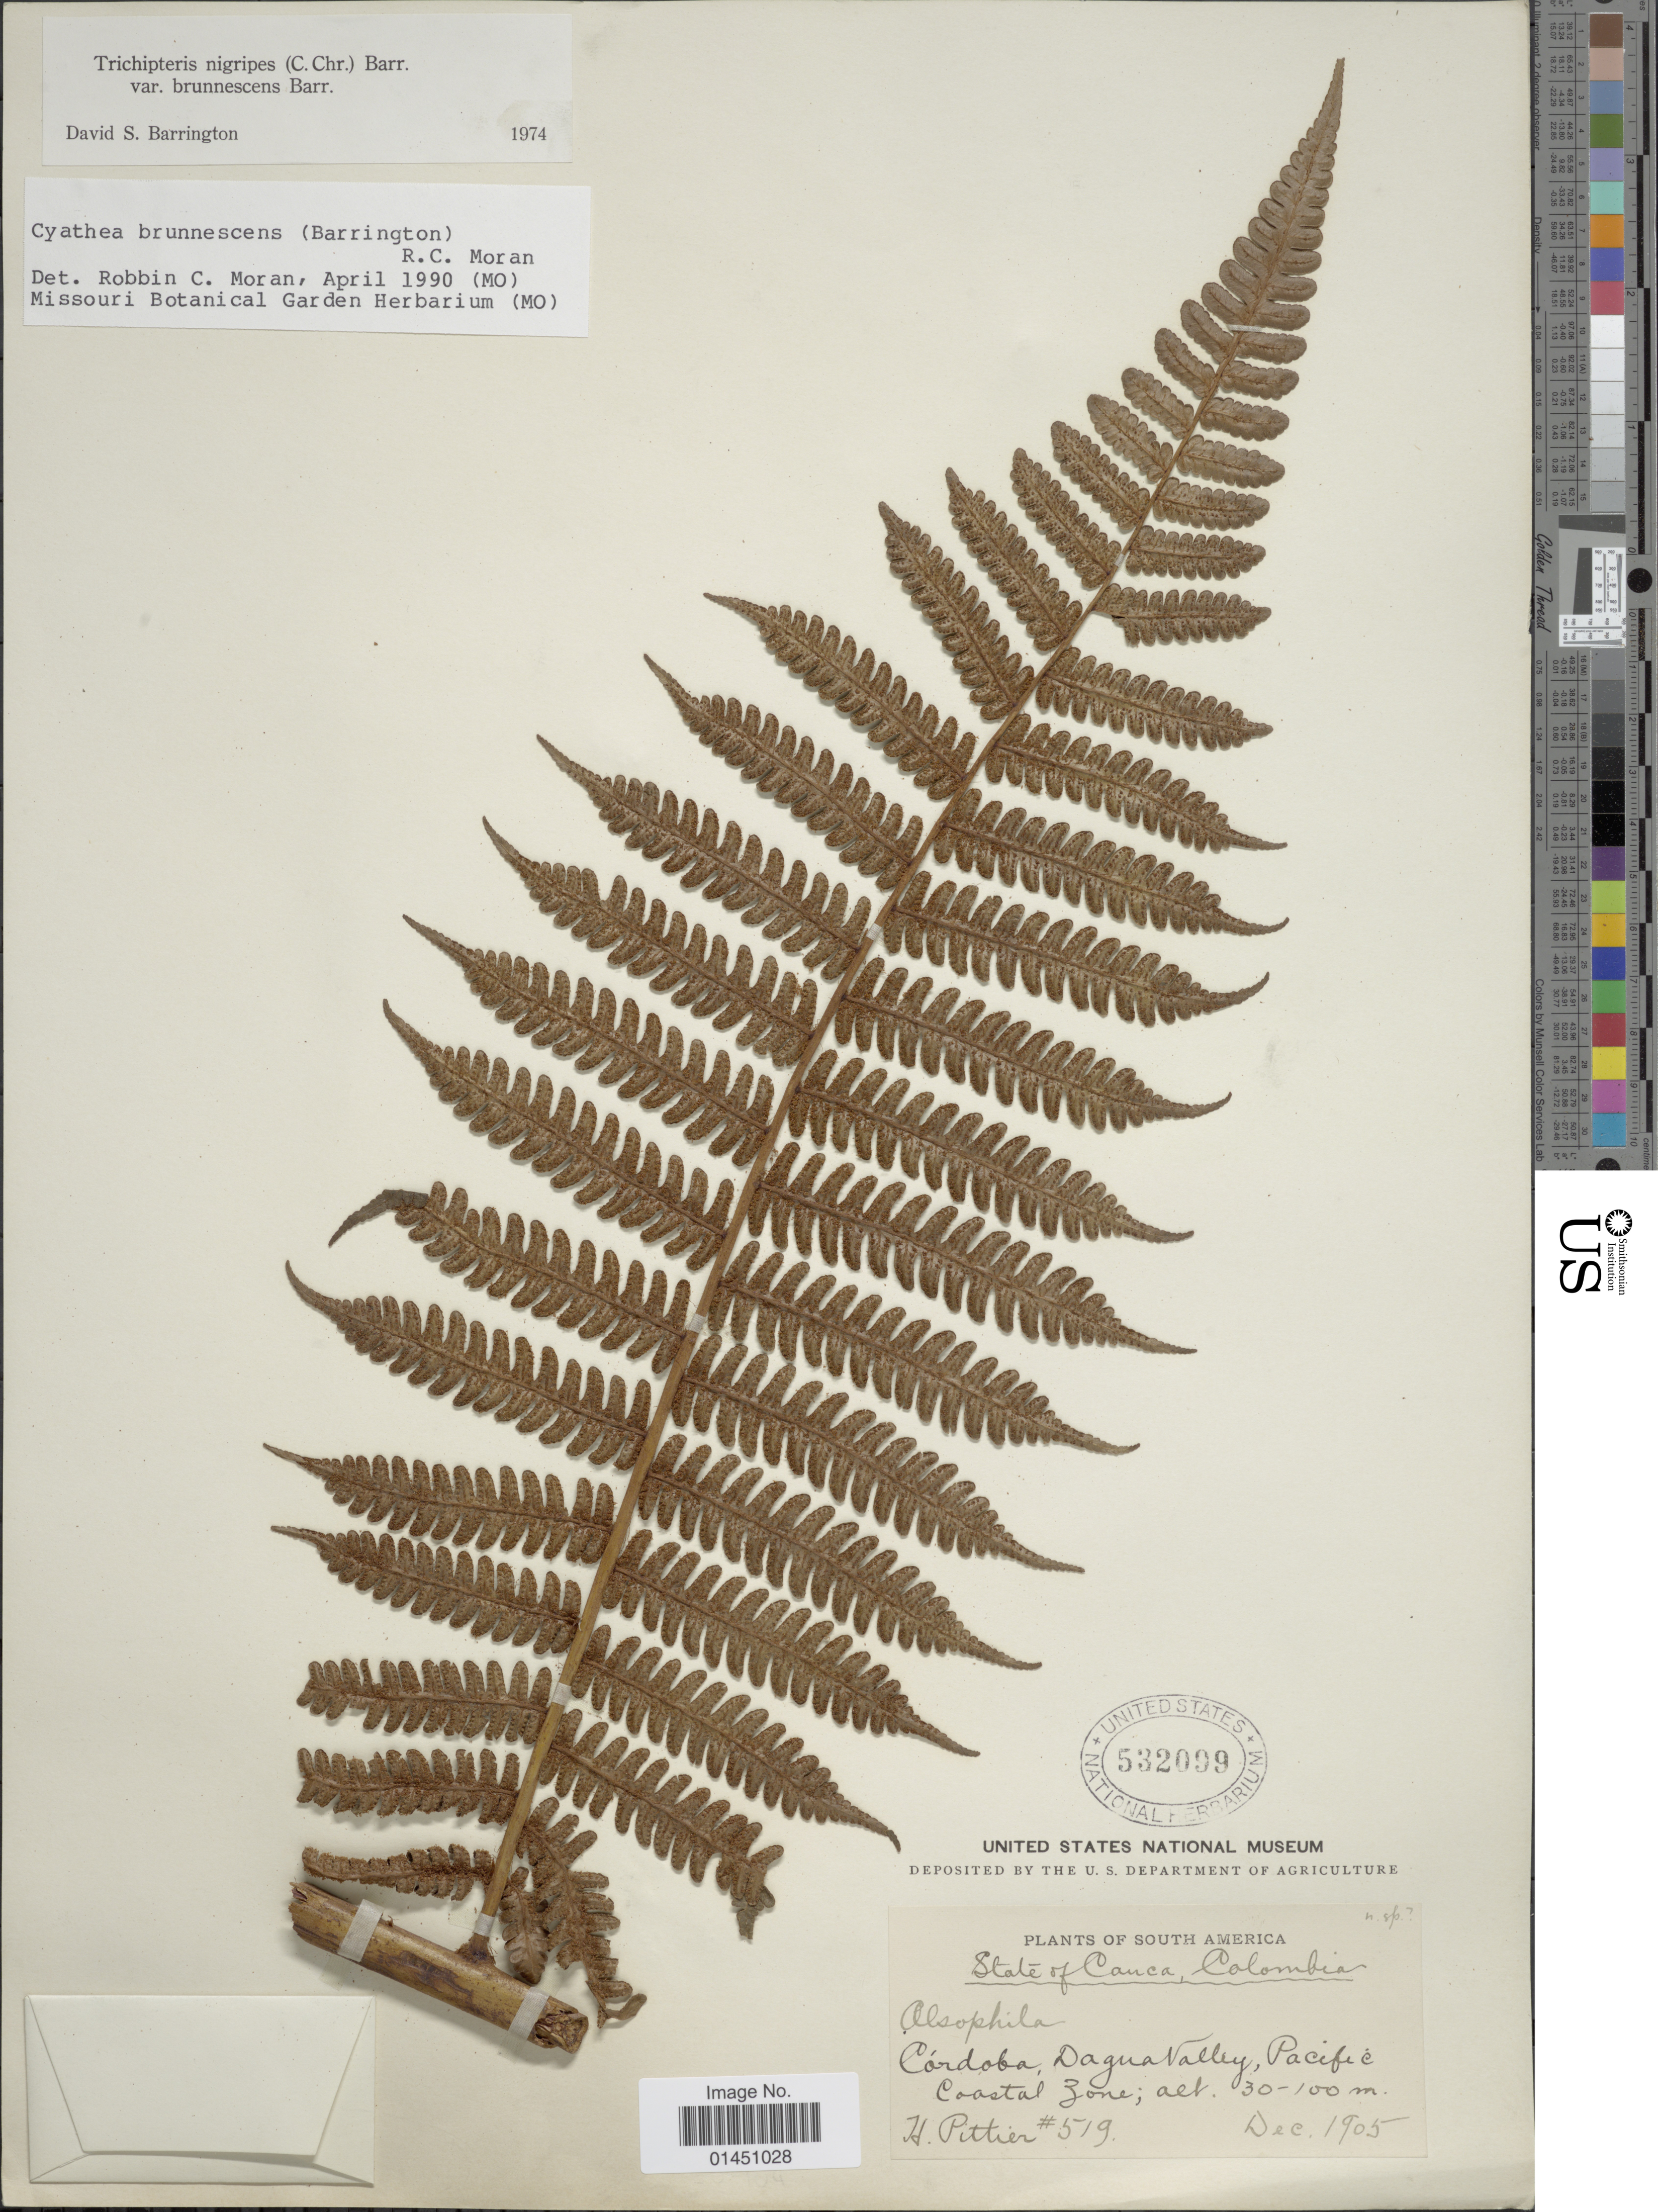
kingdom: Plantae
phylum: Tracheophyta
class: Polypodiopsida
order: Cyatheales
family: Cyatheaceae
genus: Cyathea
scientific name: Cyathea brunnescens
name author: (Barrington) R.C. Moran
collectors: H. F. Pittier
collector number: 519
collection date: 1905-12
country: Colombia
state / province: Córdoba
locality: Dagua Valley, Pacific Coastal Zone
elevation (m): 30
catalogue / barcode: US 532099